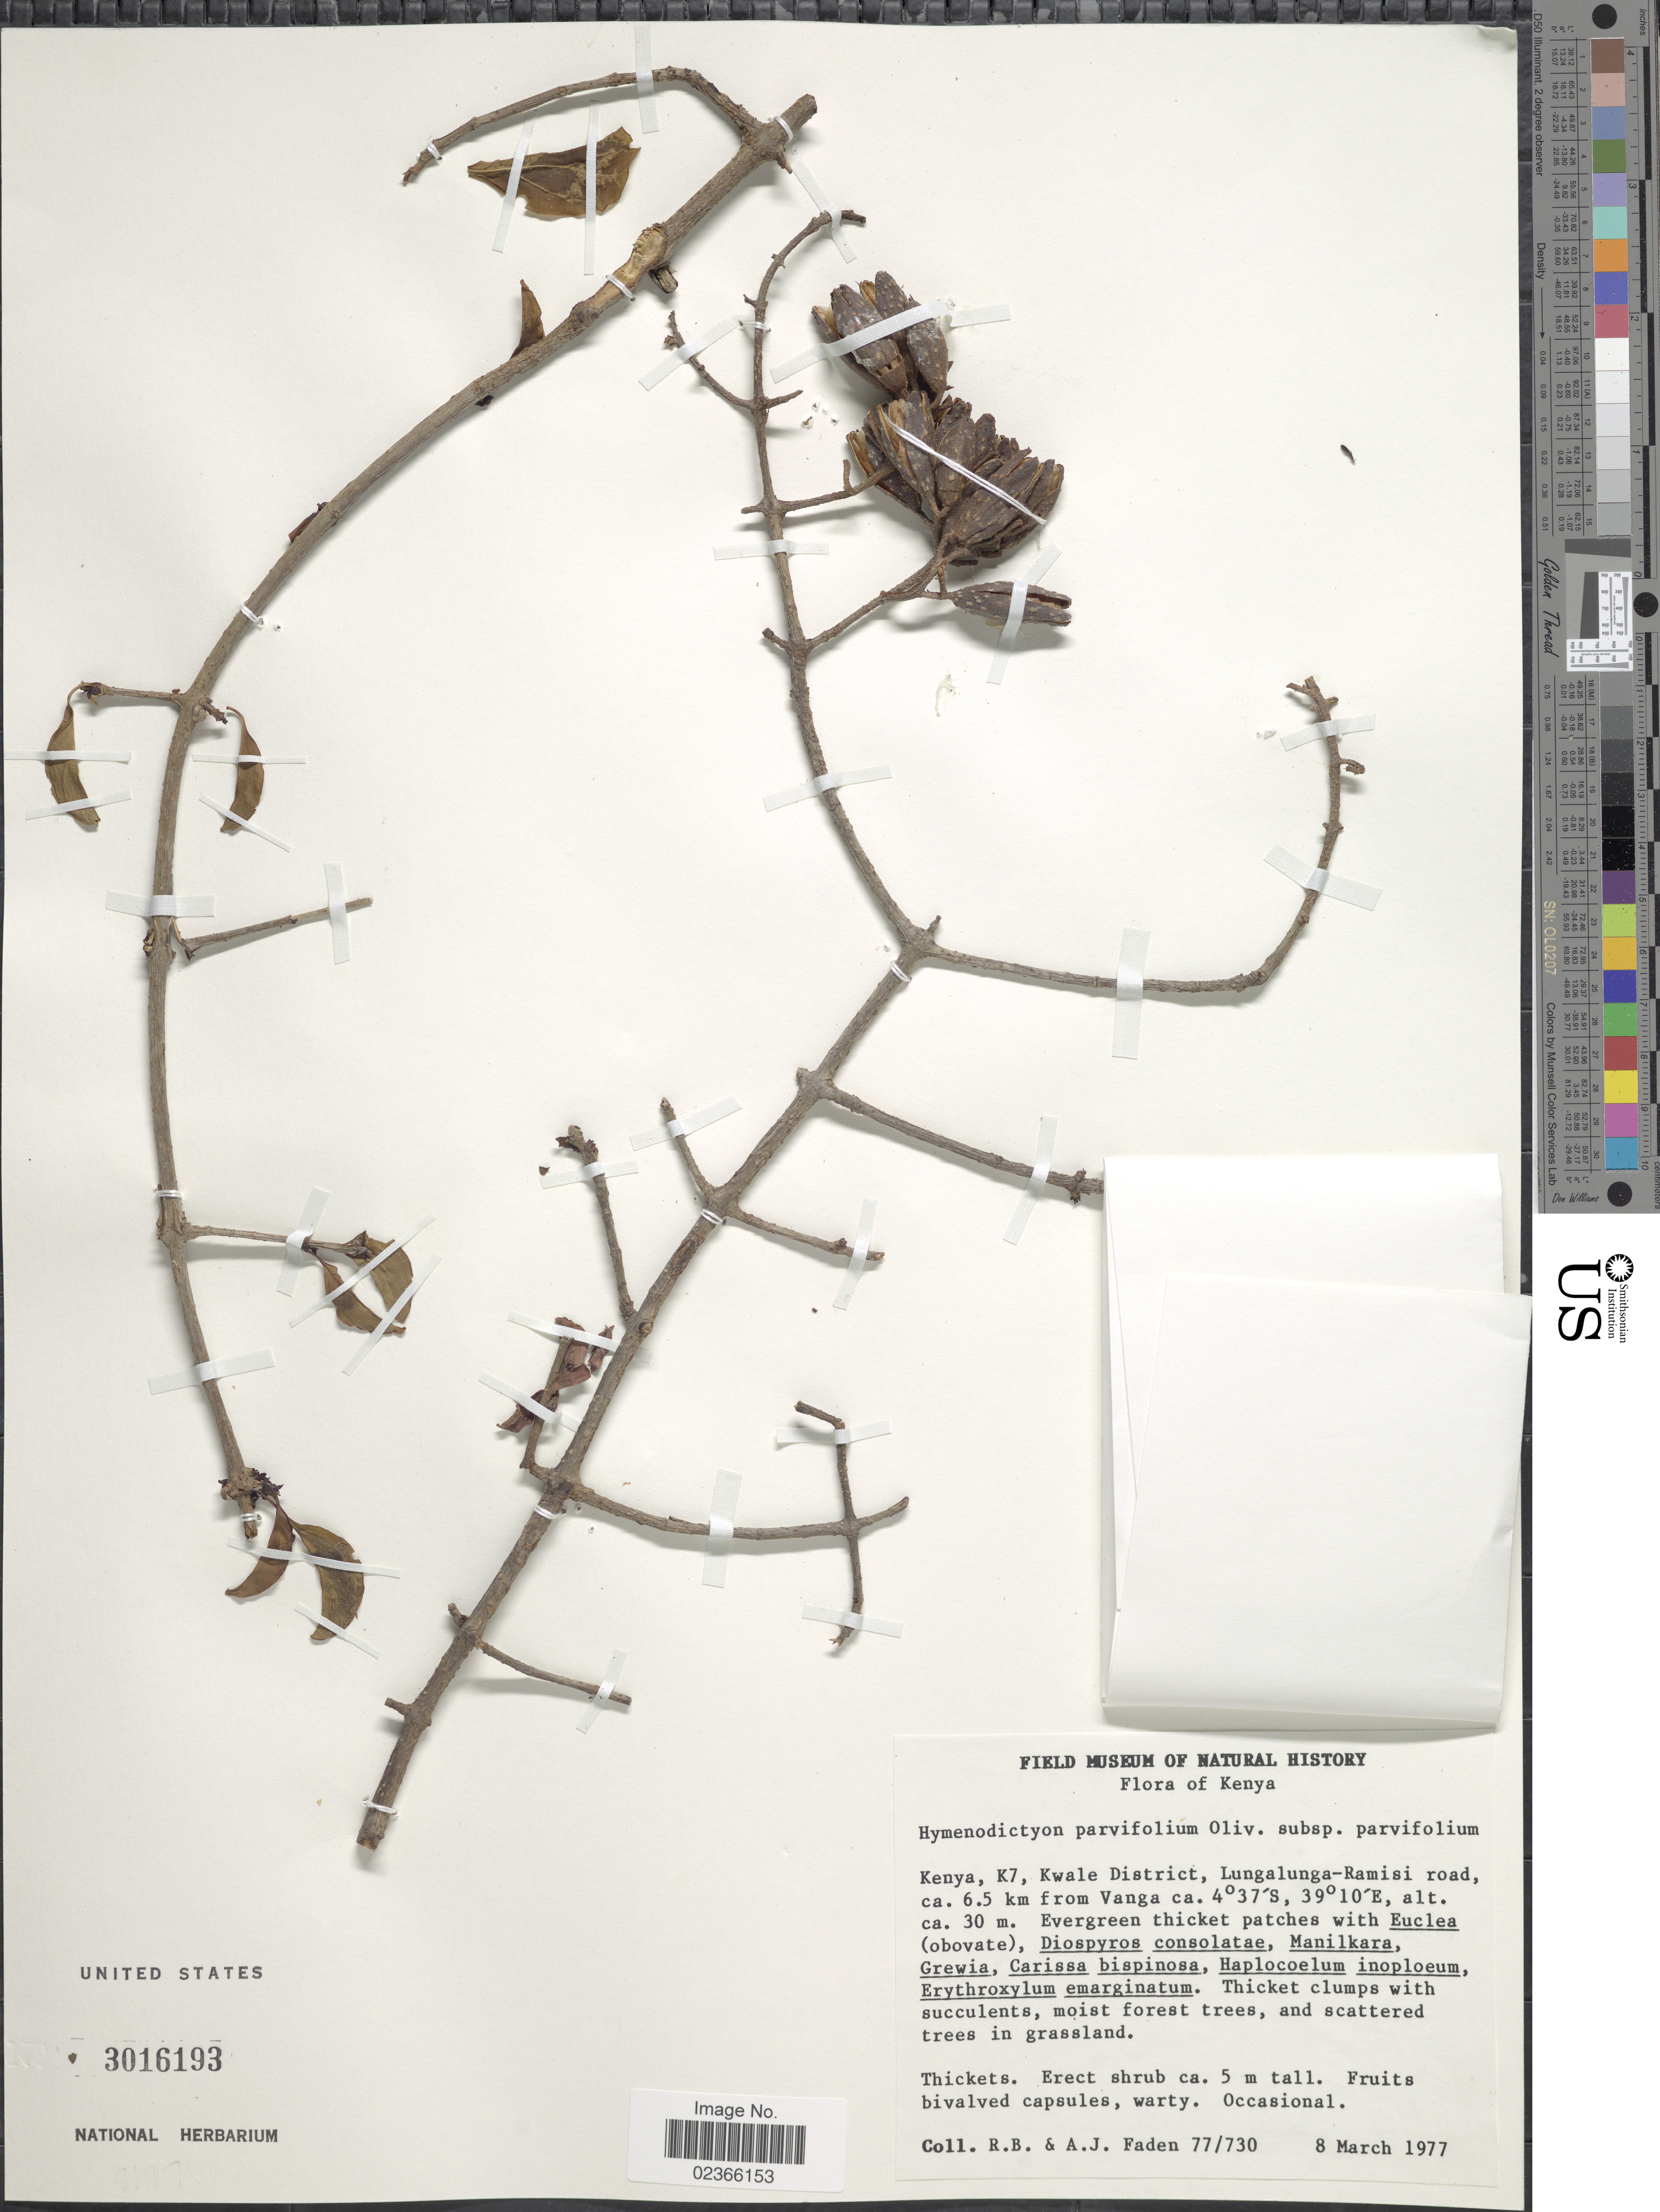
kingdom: Plantae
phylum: Tracheophyta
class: Magnoliopsida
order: Gentianales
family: Rubiaceae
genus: Hymenodictyon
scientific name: Hymenodictyon parvifolium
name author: Oliv.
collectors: R. B. Faden & A. J. Faden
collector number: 77/730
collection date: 1977-03-08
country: Kenya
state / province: Kwale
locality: Kenya, K7, Kwale District, Lungalunga-Ramisi road, ca. 6.5 km from Vanga.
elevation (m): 30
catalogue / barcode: US 3016193